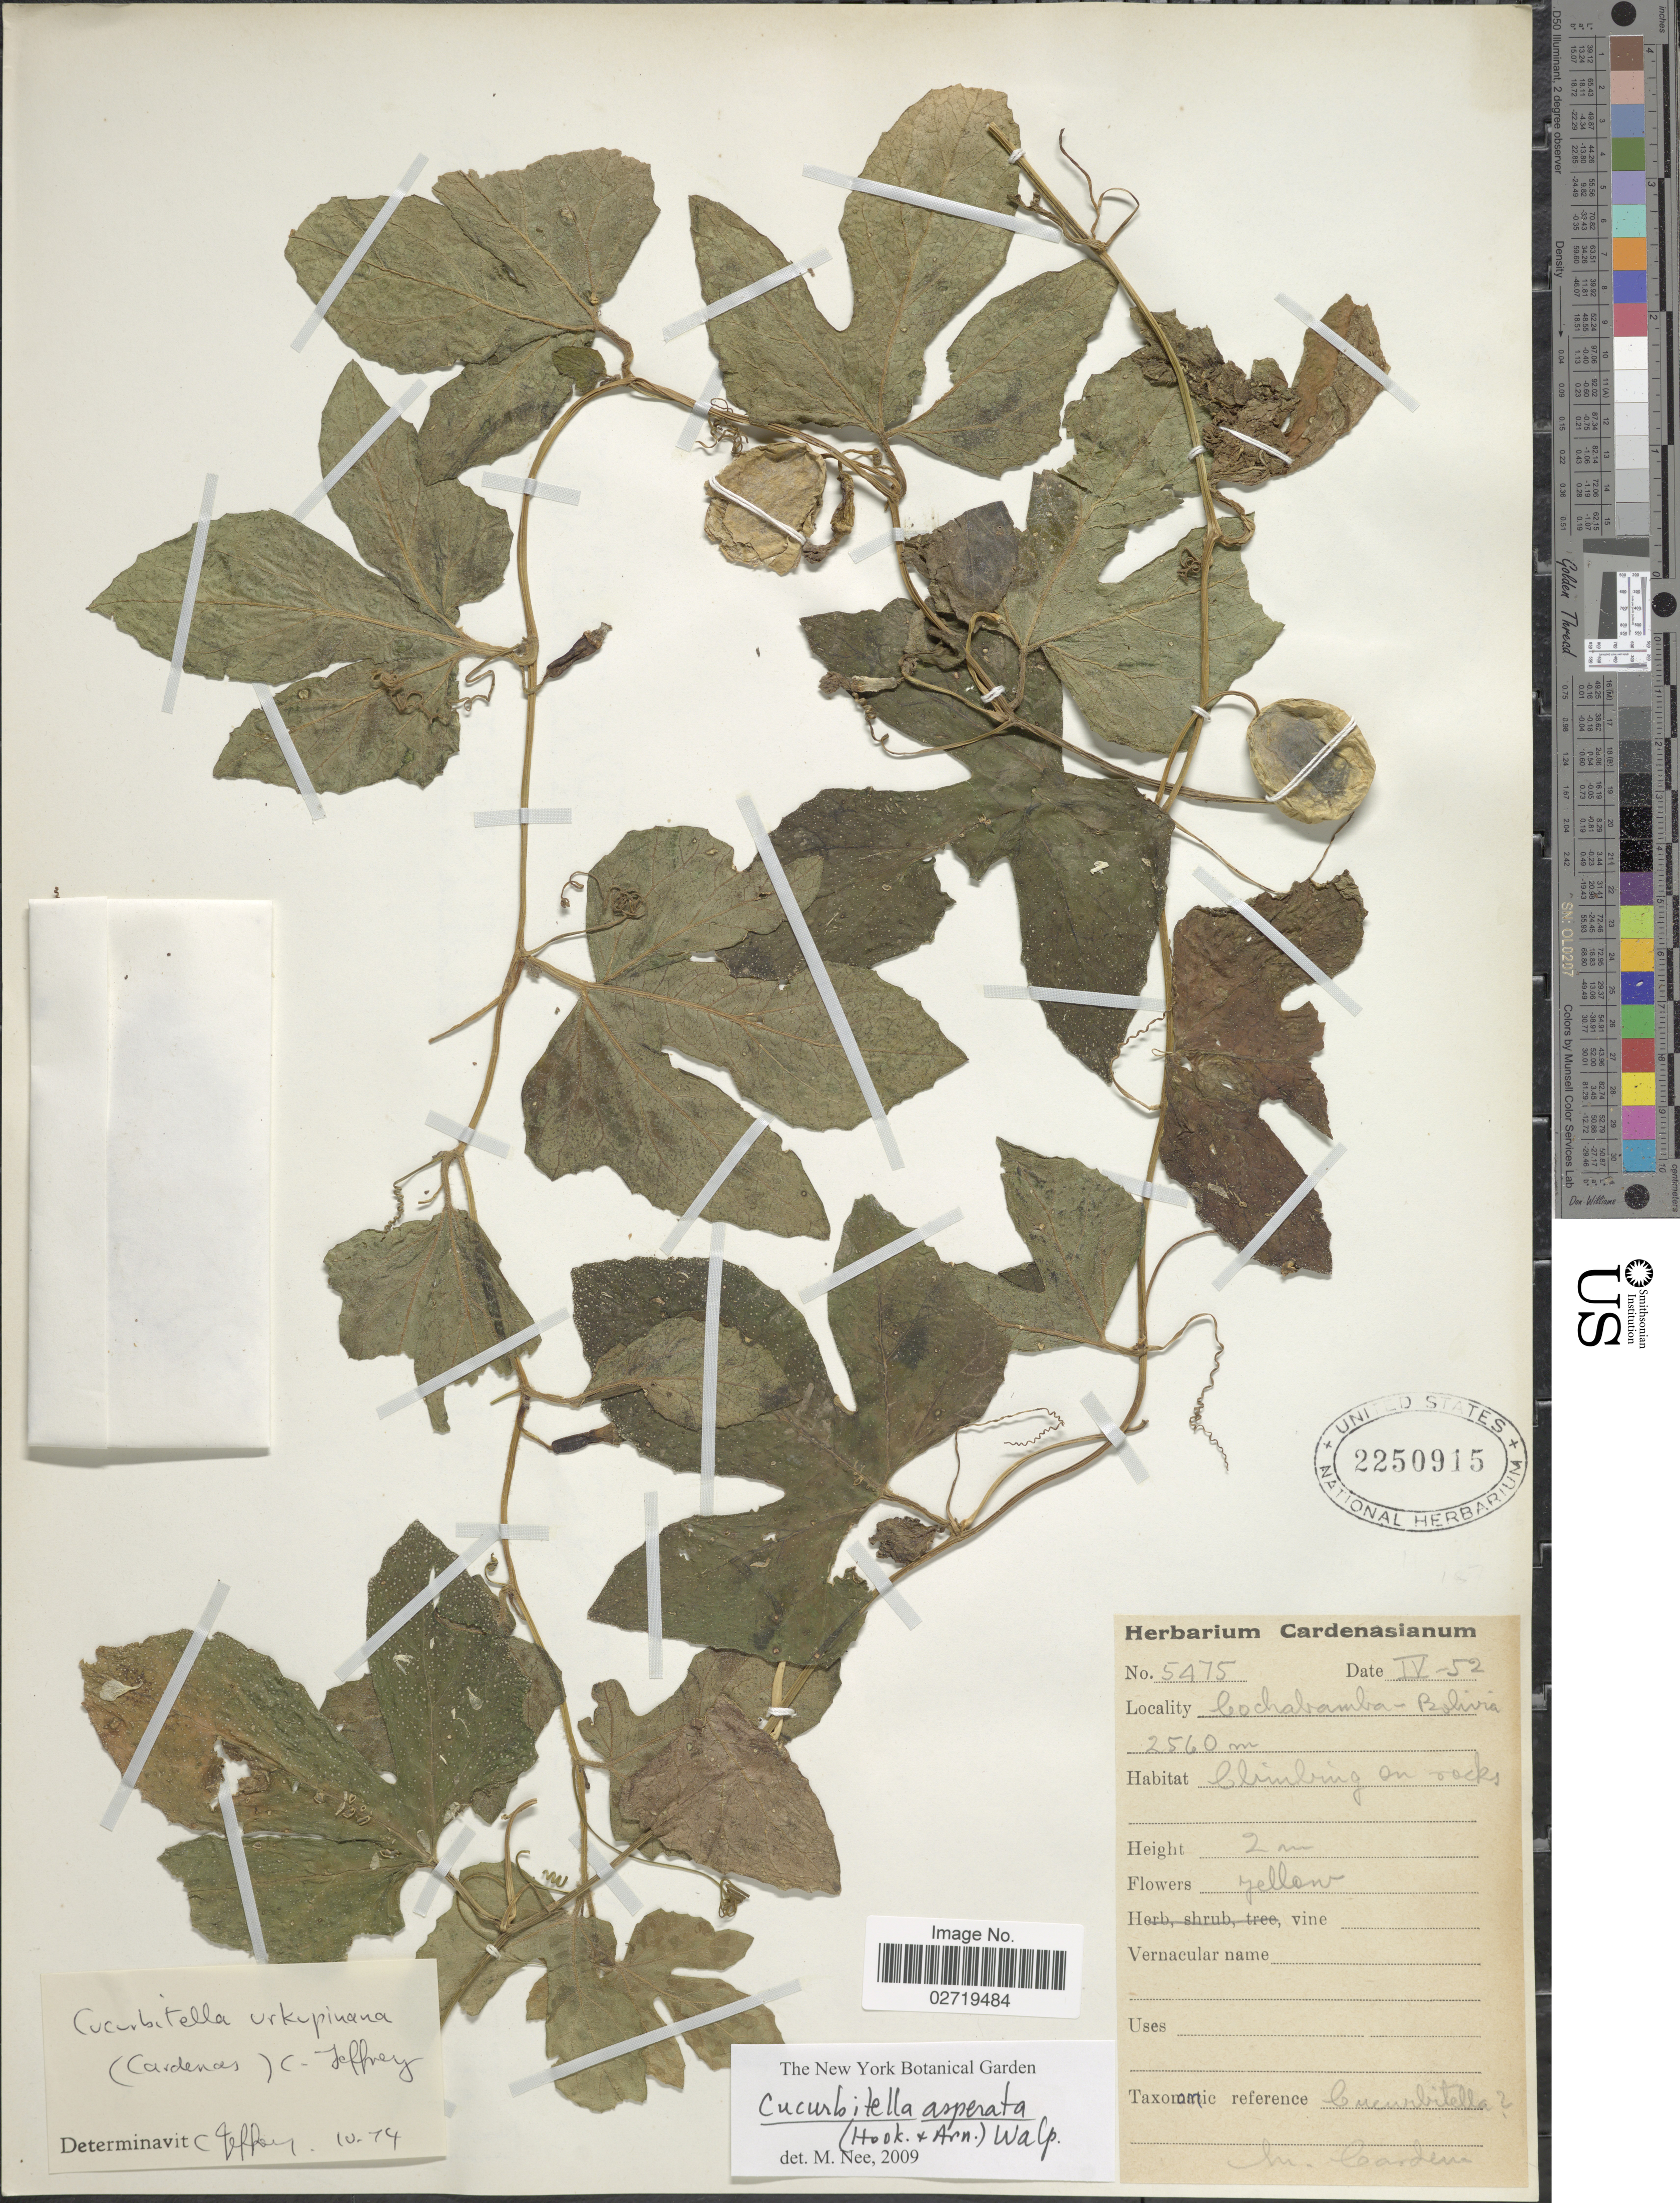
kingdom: Plantae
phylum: Tracheophyta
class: Magnoliopsida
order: Cucurbitales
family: Cucurbitaceae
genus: Cucurbitella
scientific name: Cucurbitella asperata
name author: (Gillies ex Hook. & Arn.) Walp.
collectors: ex herb. Cardenasianum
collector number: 5475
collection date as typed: Transcribed d/m/y: /4/52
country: Bolivia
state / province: Cochabamba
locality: Climbing on rocks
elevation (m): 2560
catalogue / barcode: US 2250915